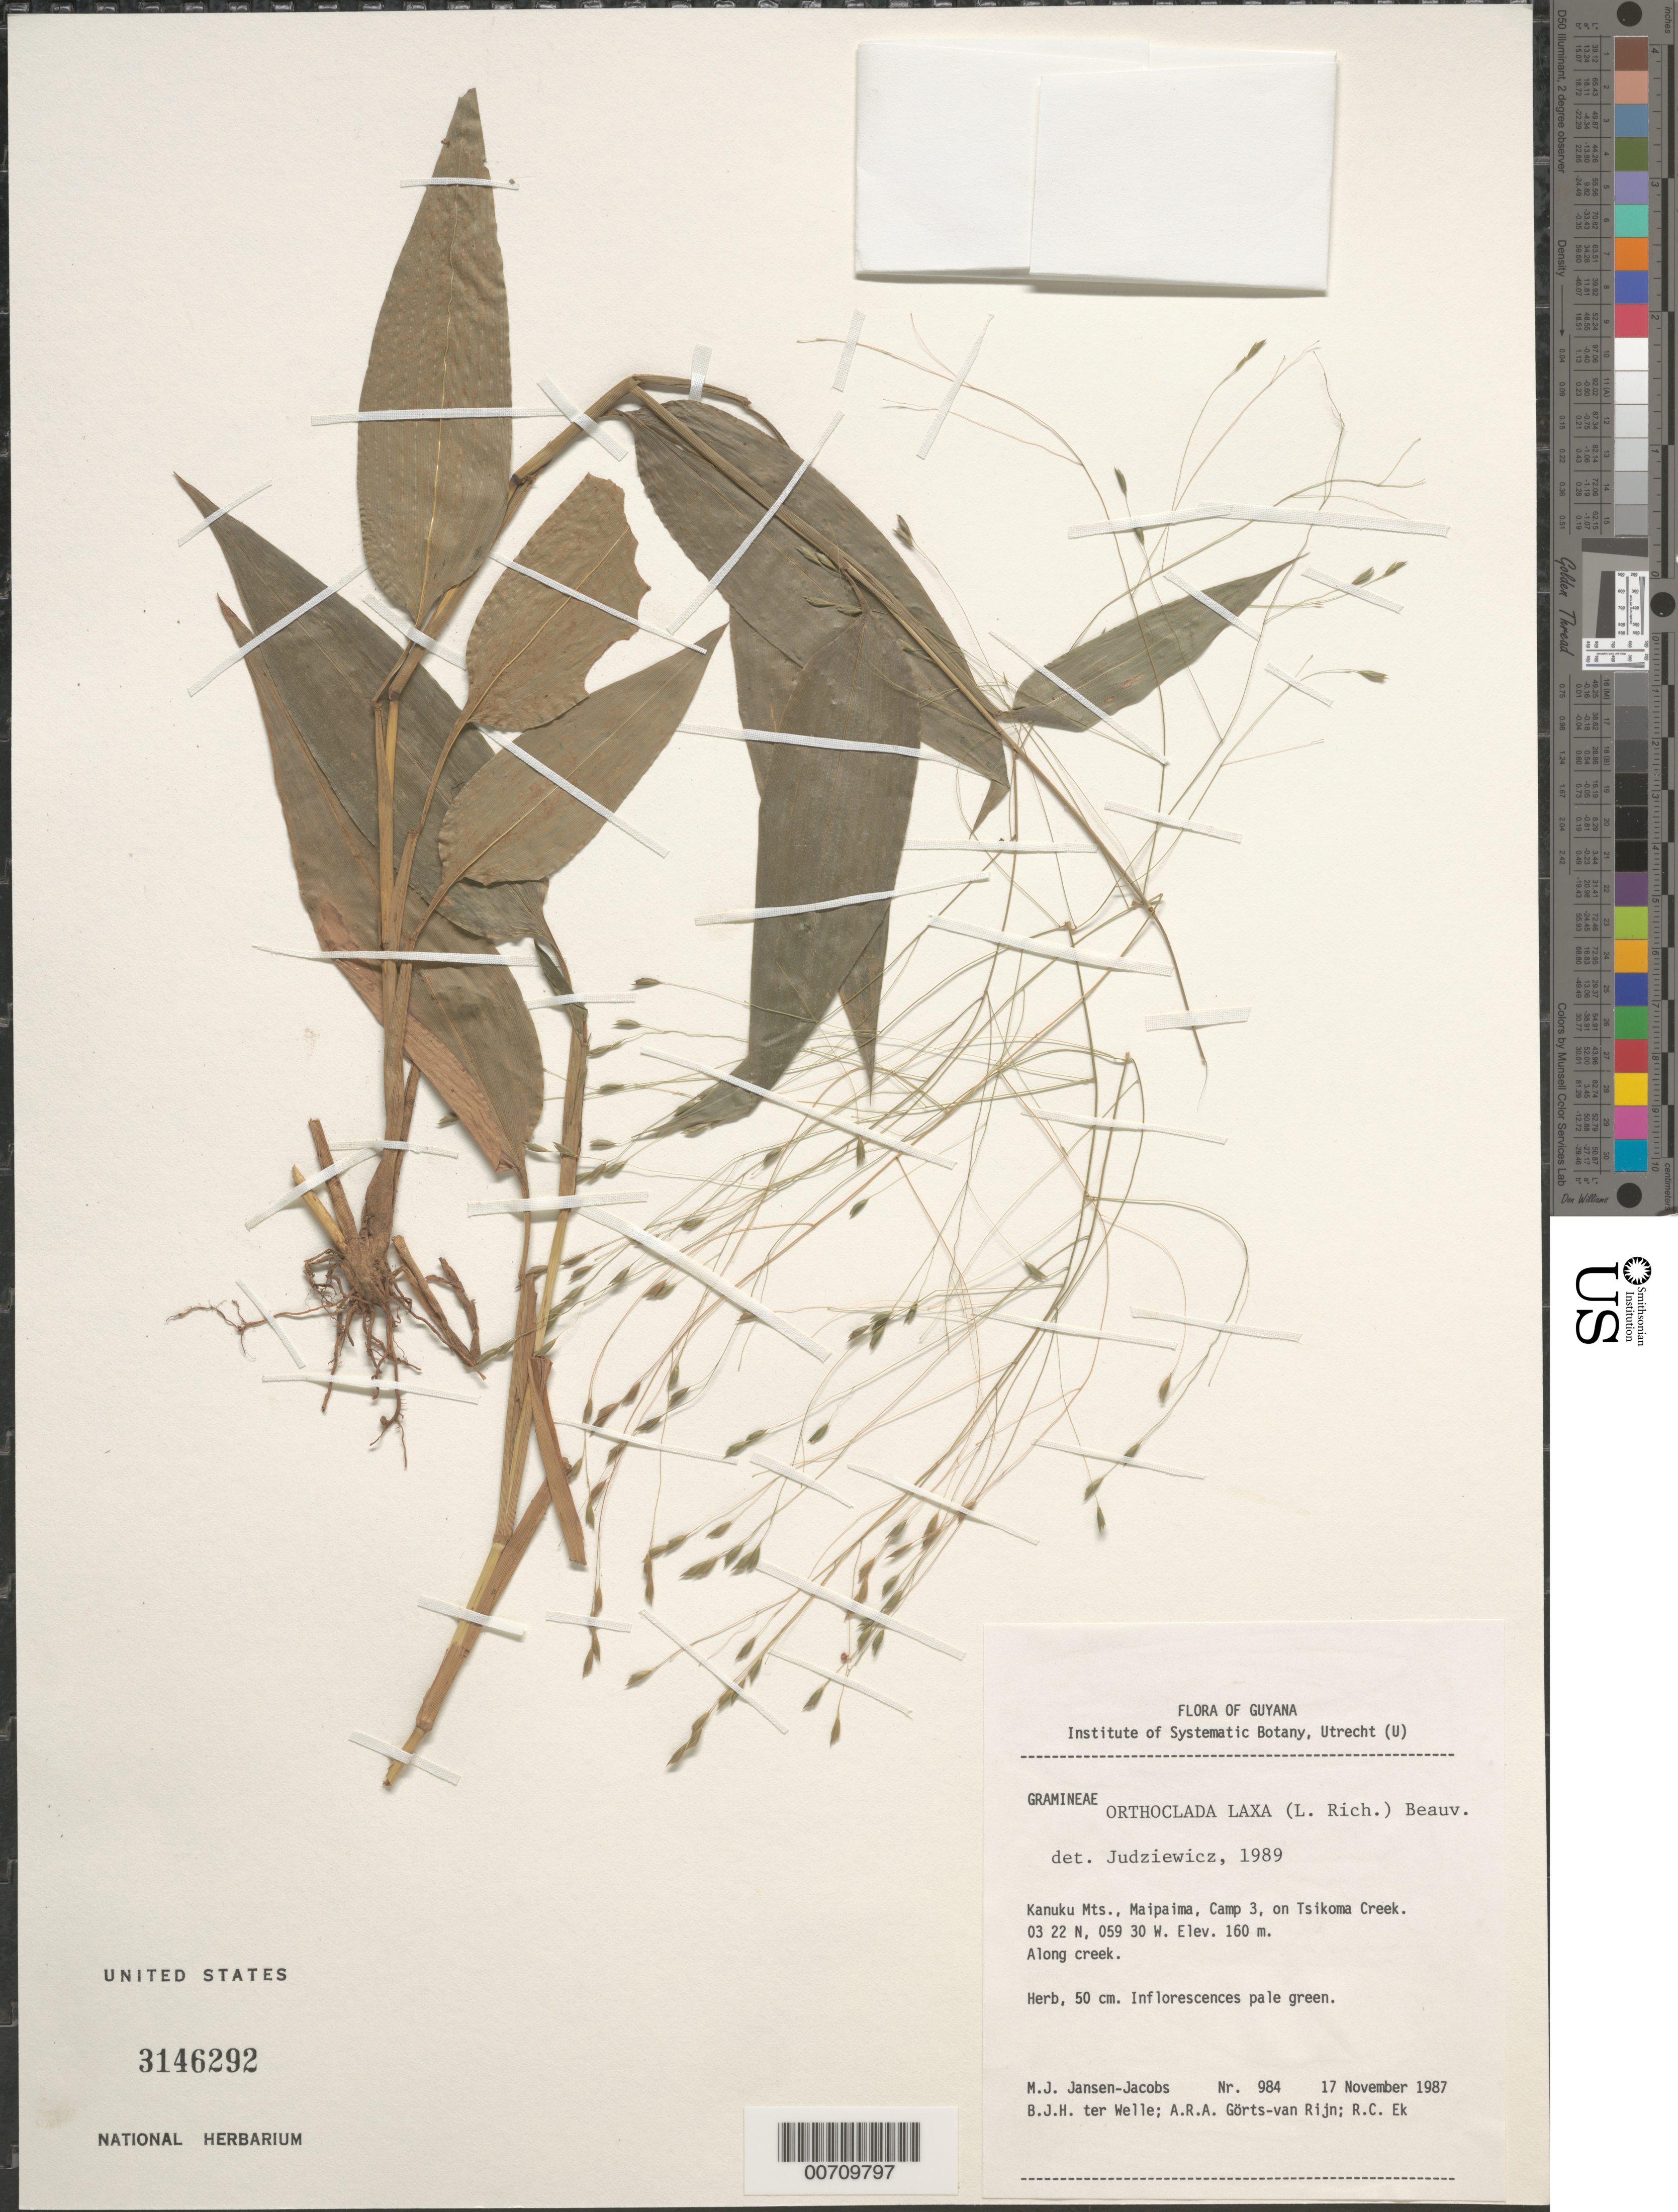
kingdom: Plantae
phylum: Tracheophyta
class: Liliopsida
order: Poales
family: Poaceae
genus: Orthoclada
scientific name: Orthoclada laxa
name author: P. Beauv.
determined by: Judziewicz, E. J.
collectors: M. J. Jansen-Jacobs, B. Welle, A. .R. A. Görts-van Rijn & R. C. Ek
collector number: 984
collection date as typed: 17-Nov-87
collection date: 1987-11-17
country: Guyana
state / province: U. Takutu-U. Essequibo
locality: Kanuku Mts., Maipaima, Camp 3 on Tsikoma Creek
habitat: Along creek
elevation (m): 160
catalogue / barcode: US 3146292